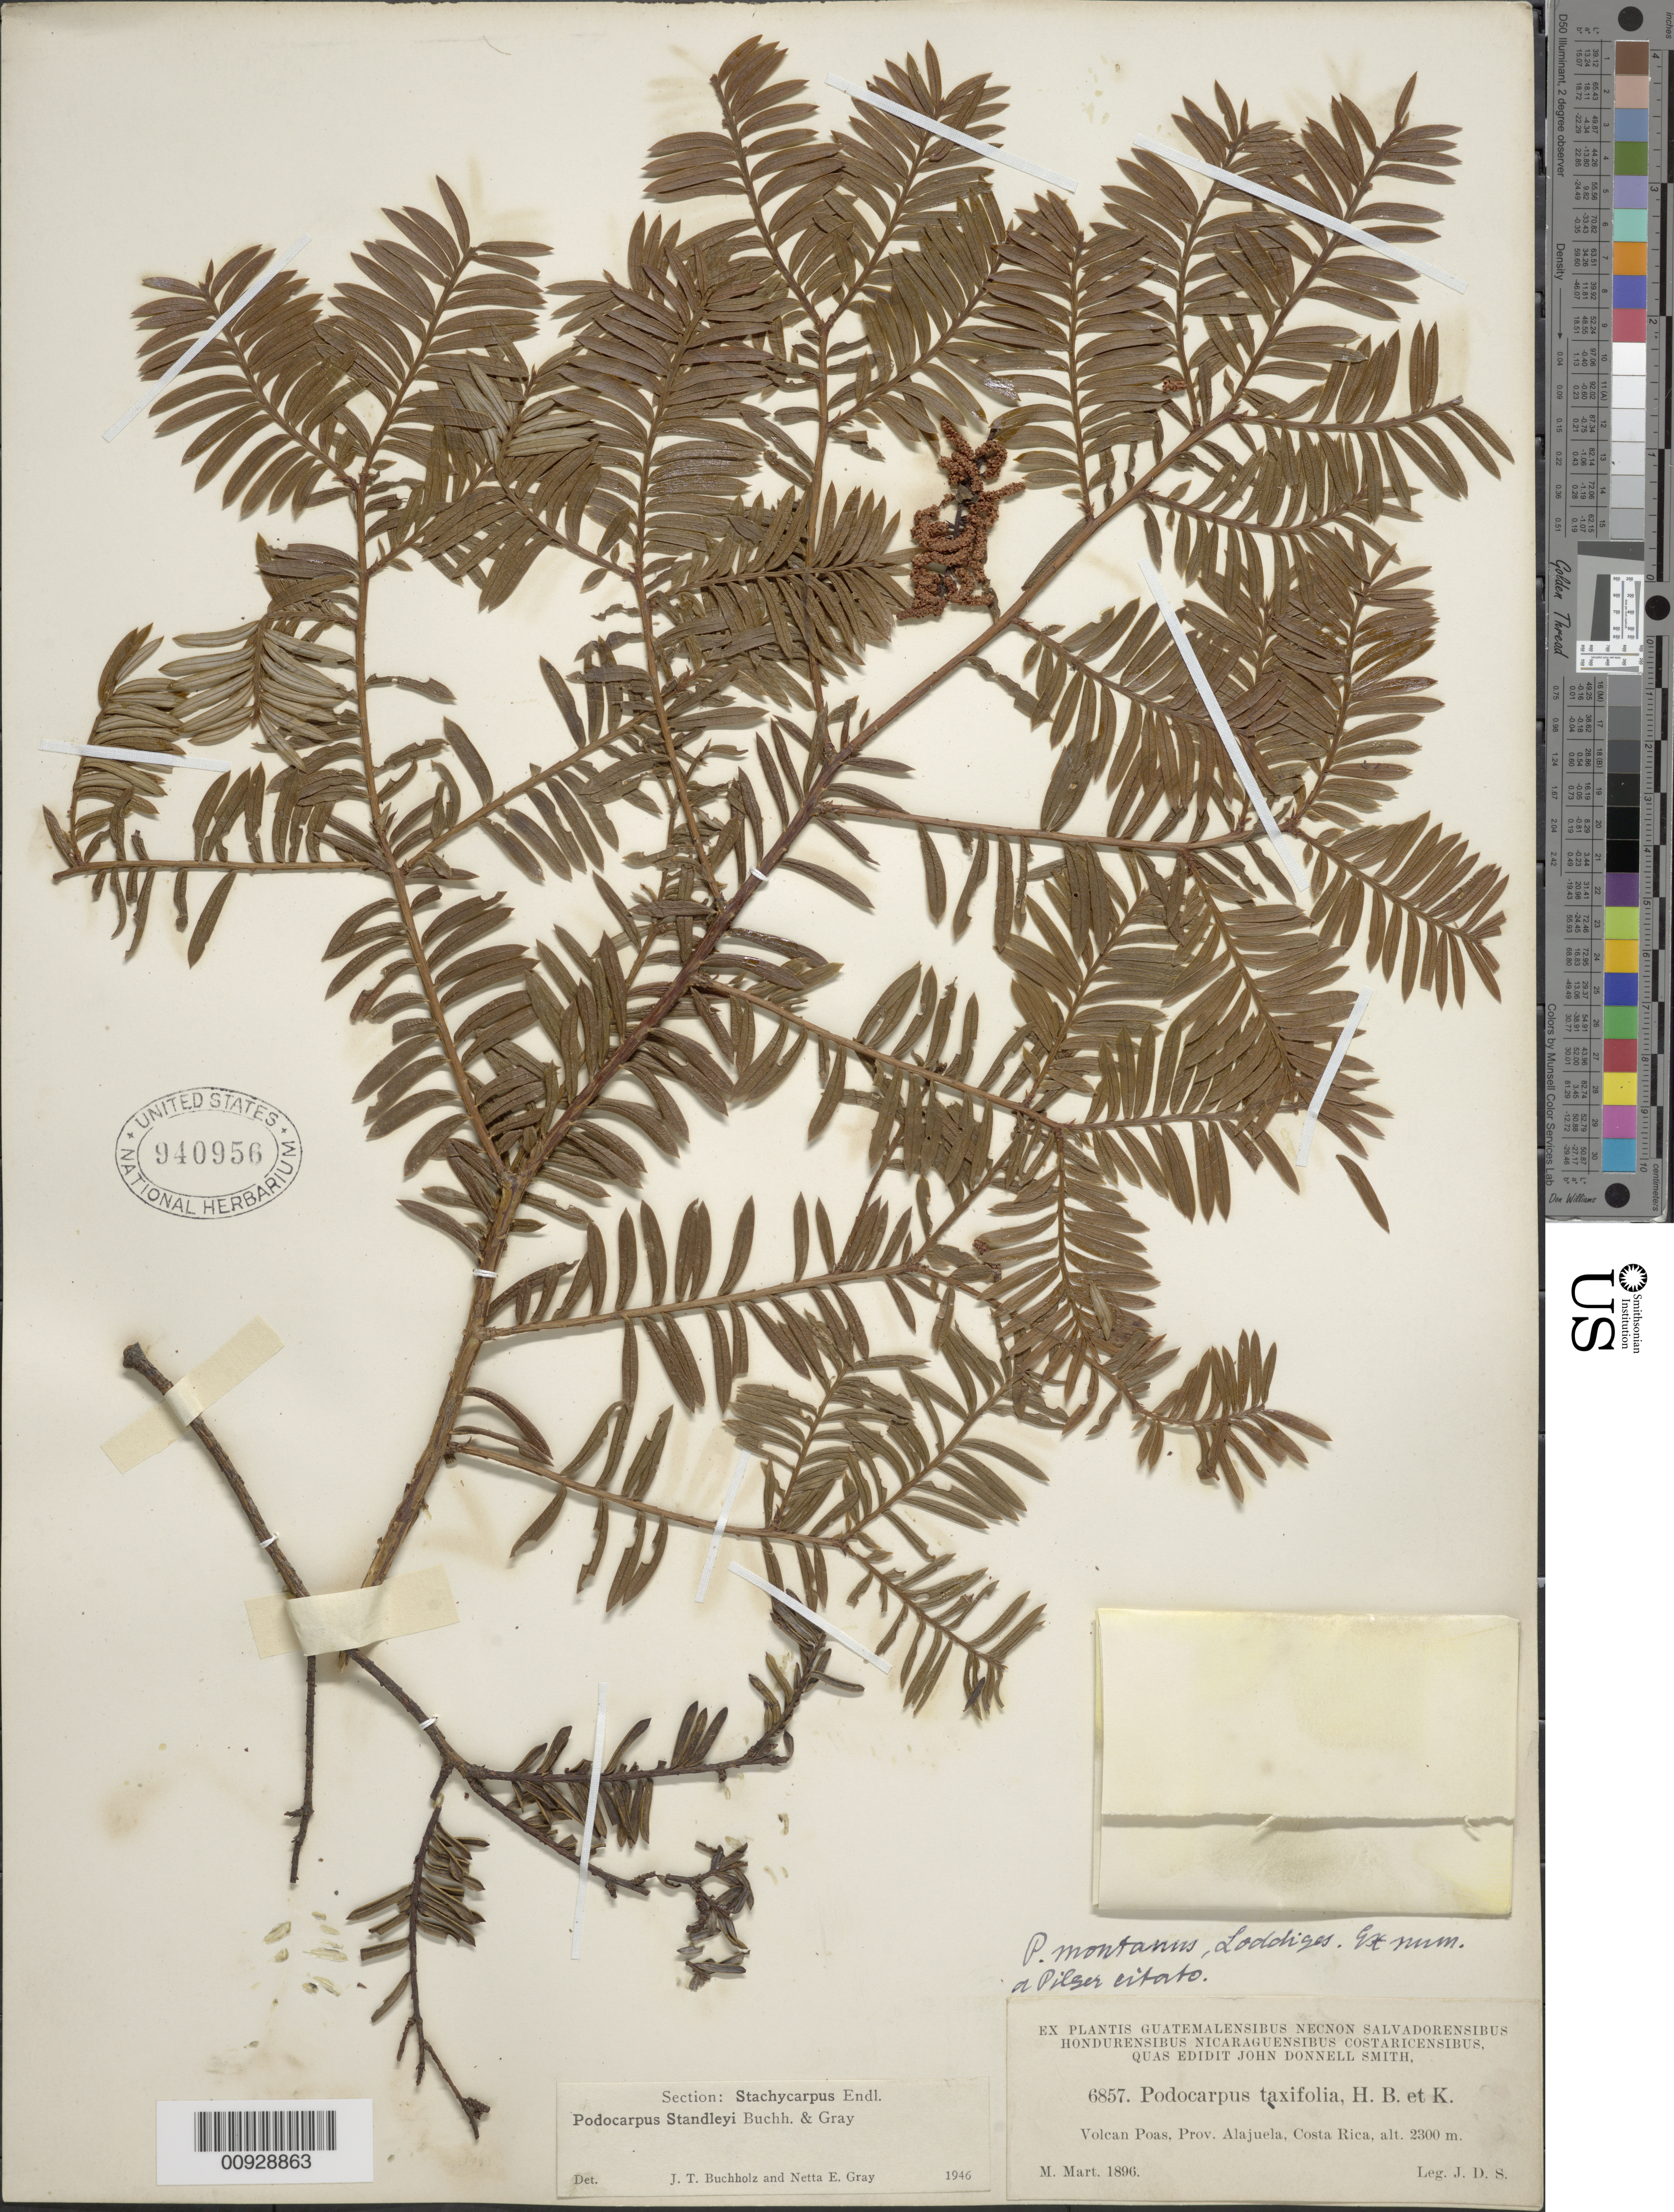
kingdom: Plantae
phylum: Tracheophyta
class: Pinopsida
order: Pinales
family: Podocarpaceae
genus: Podocarpus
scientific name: Podocarpus standleyi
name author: J. Buchholz & N.E. Gray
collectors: J. Donnell Smith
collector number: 6857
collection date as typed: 1896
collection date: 1896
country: Costa Rica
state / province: Alajuela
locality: Volcán Poas.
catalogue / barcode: US 940956